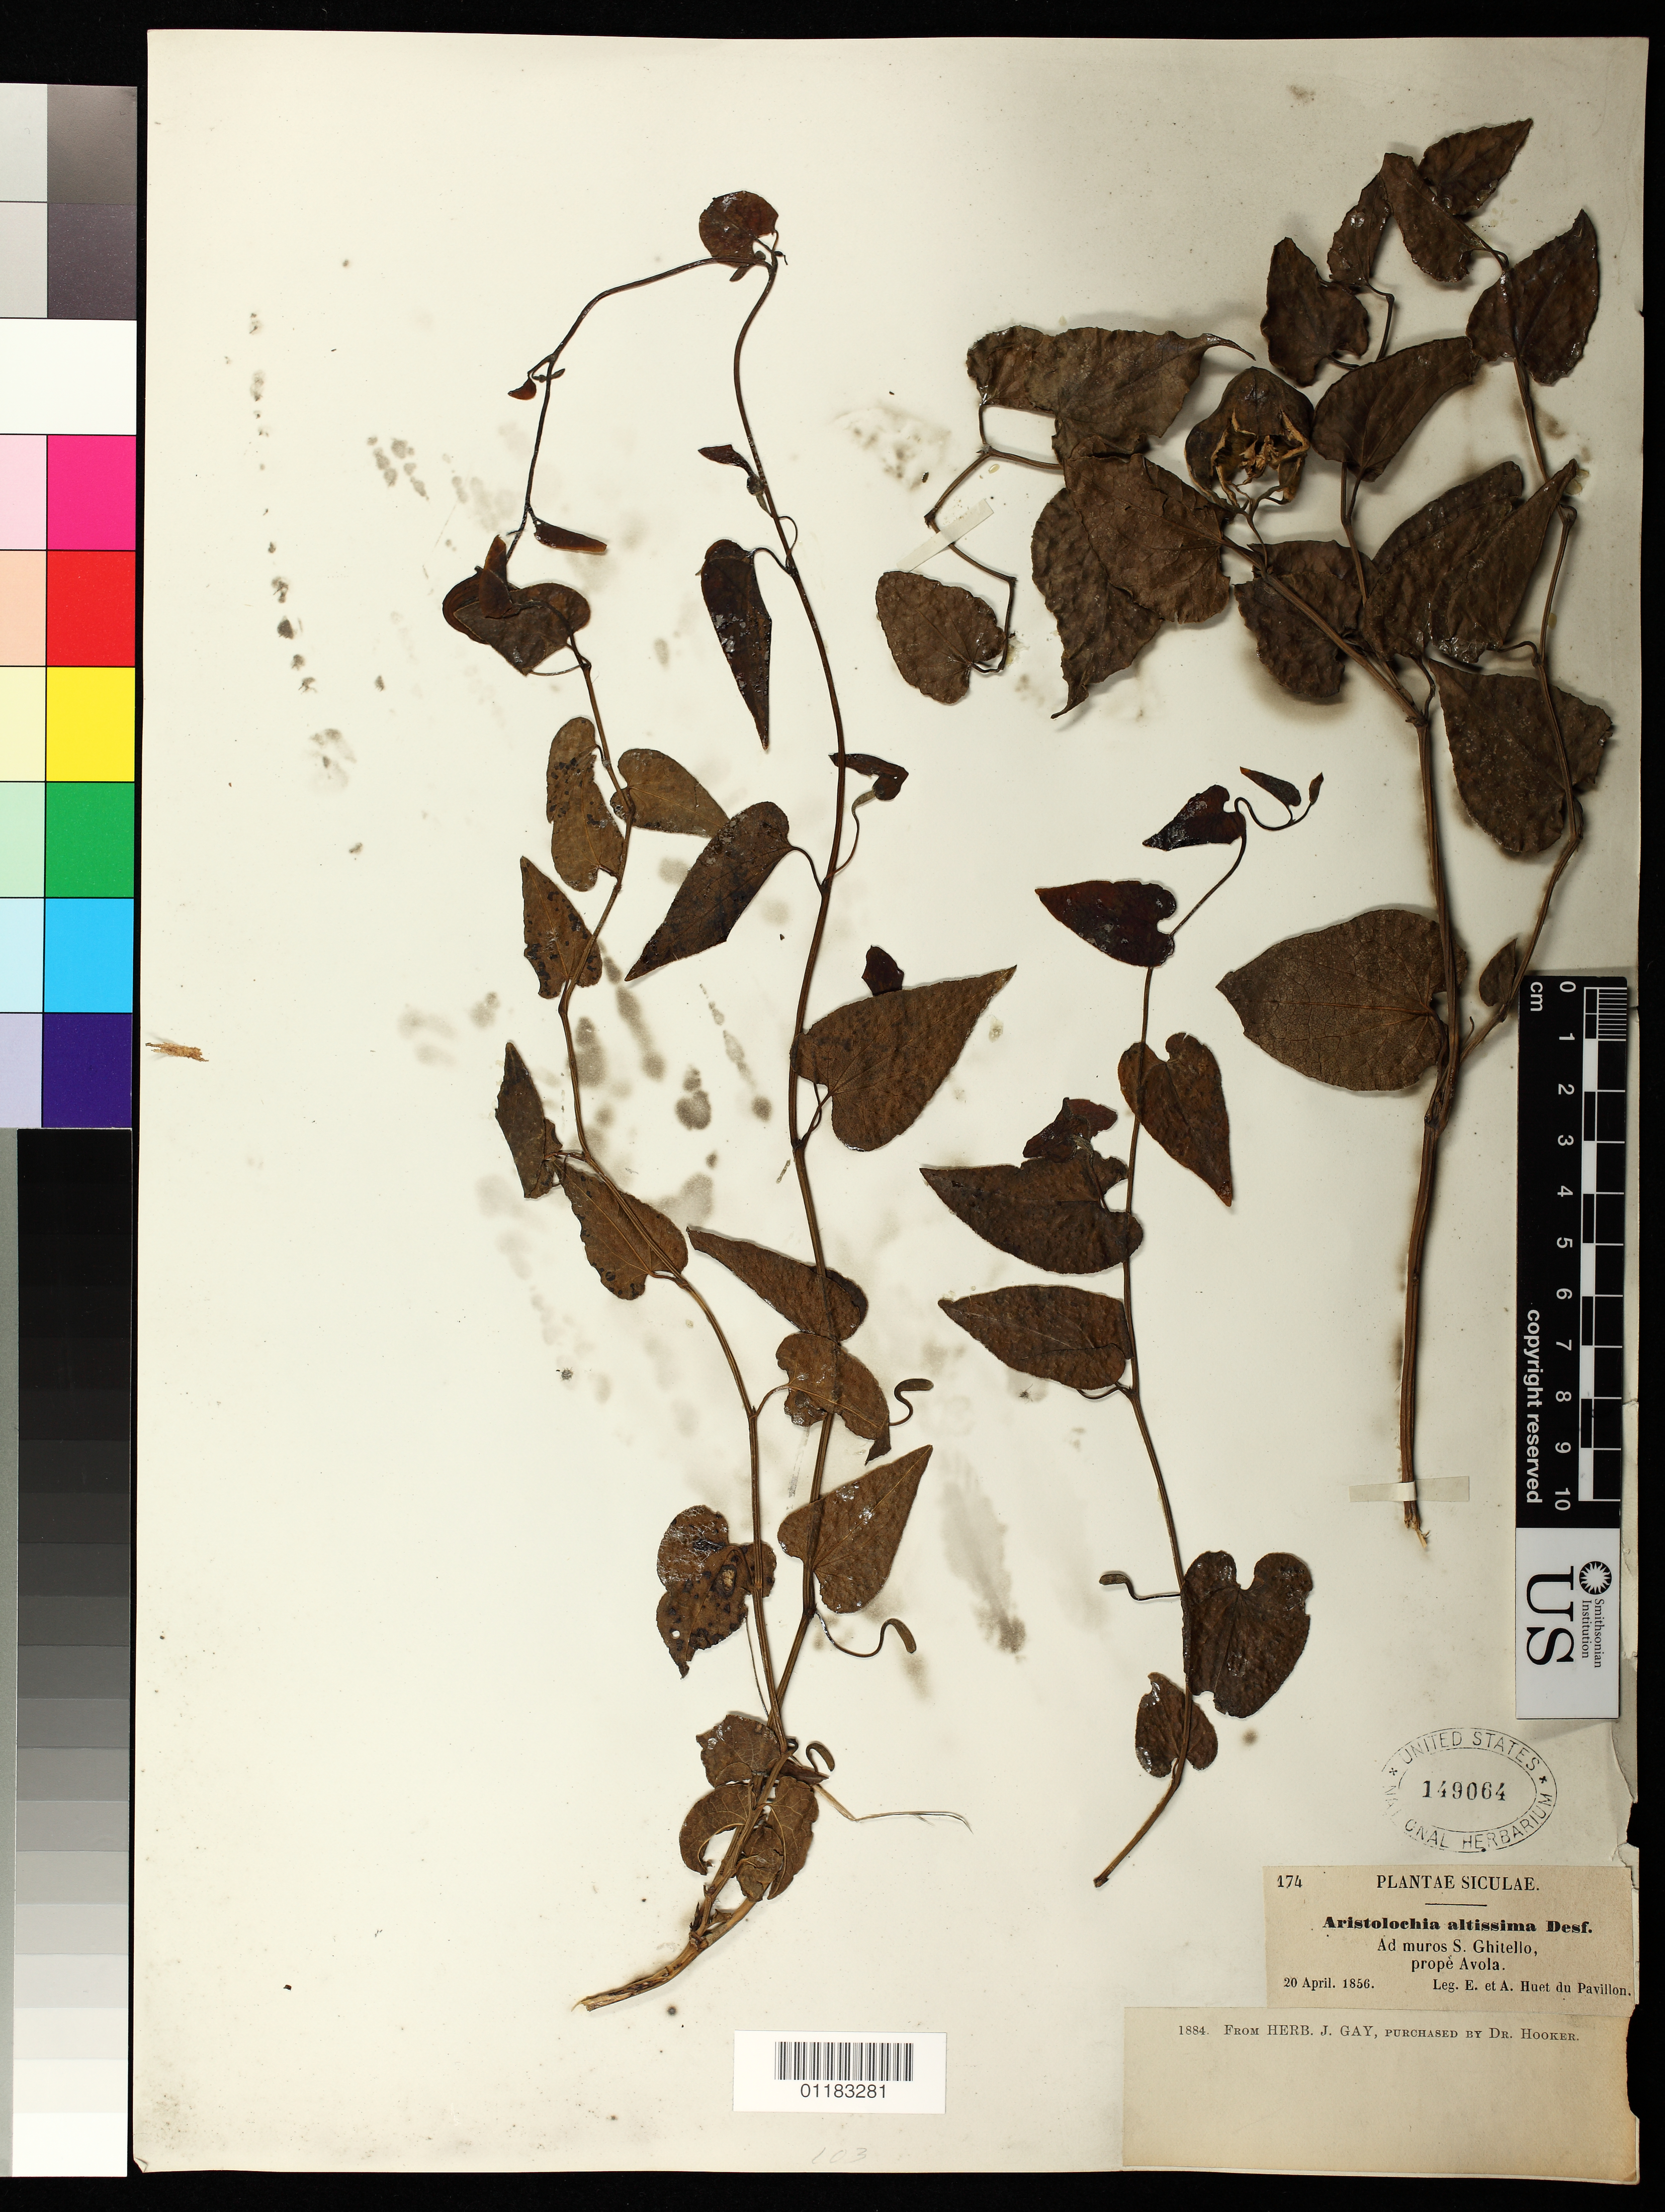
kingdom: Plantae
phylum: Tracheophyta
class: Magnoliopsida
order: Piperales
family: Aristolochiaceae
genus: Aristolochia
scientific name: Aristolochia altissima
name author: Desf.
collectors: E. Huet du Pavillon & A. Huet du Pavillon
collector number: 174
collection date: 1856-04-20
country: Italy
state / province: Siciliana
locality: Ad muros S. Ghitello, propé Avola.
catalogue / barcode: US 149064